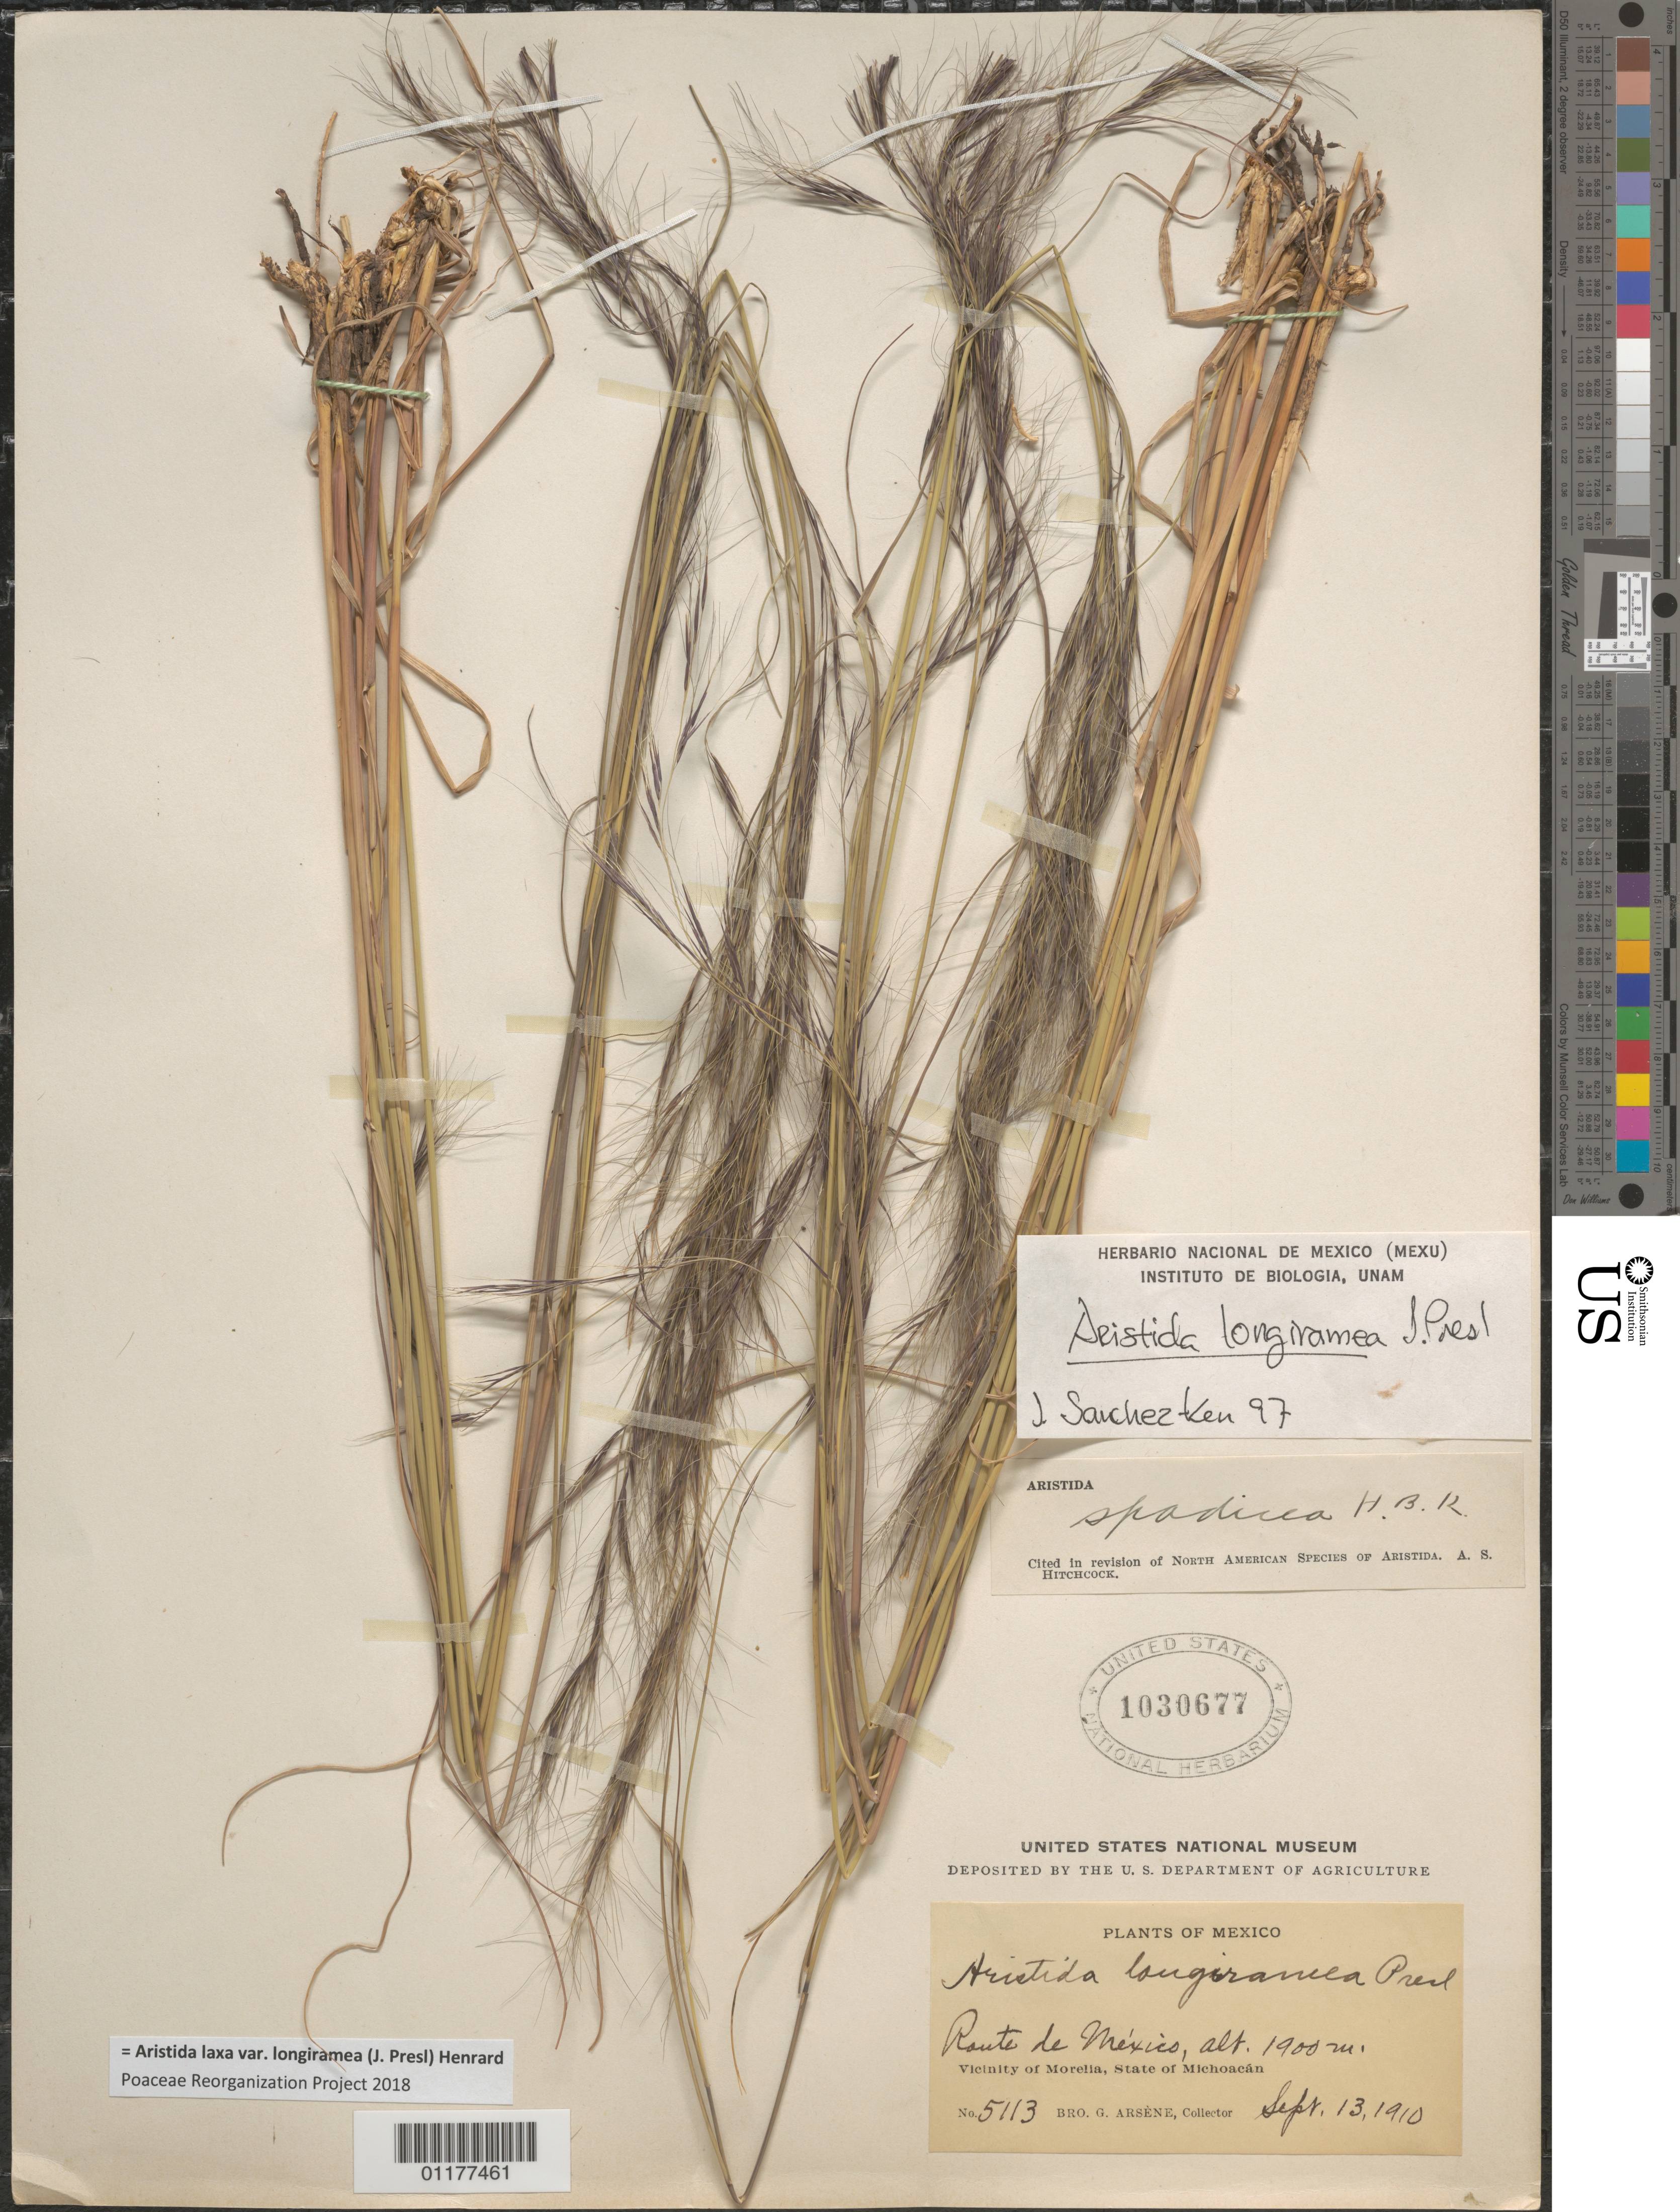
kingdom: Plantae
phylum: Tracheophyta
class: Liliopsida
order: Poales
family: Poaceae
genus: Aristida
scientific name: Aristida laxa var. longiramea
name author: (J. Presl) Henr.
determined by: Poaceae Reorganization Project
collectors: Bro. G. Arsène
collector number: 5113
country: Mexico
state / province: Michoacán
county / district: Morelia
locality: Route de Mexico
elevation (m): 1900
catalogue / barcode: US 1030677